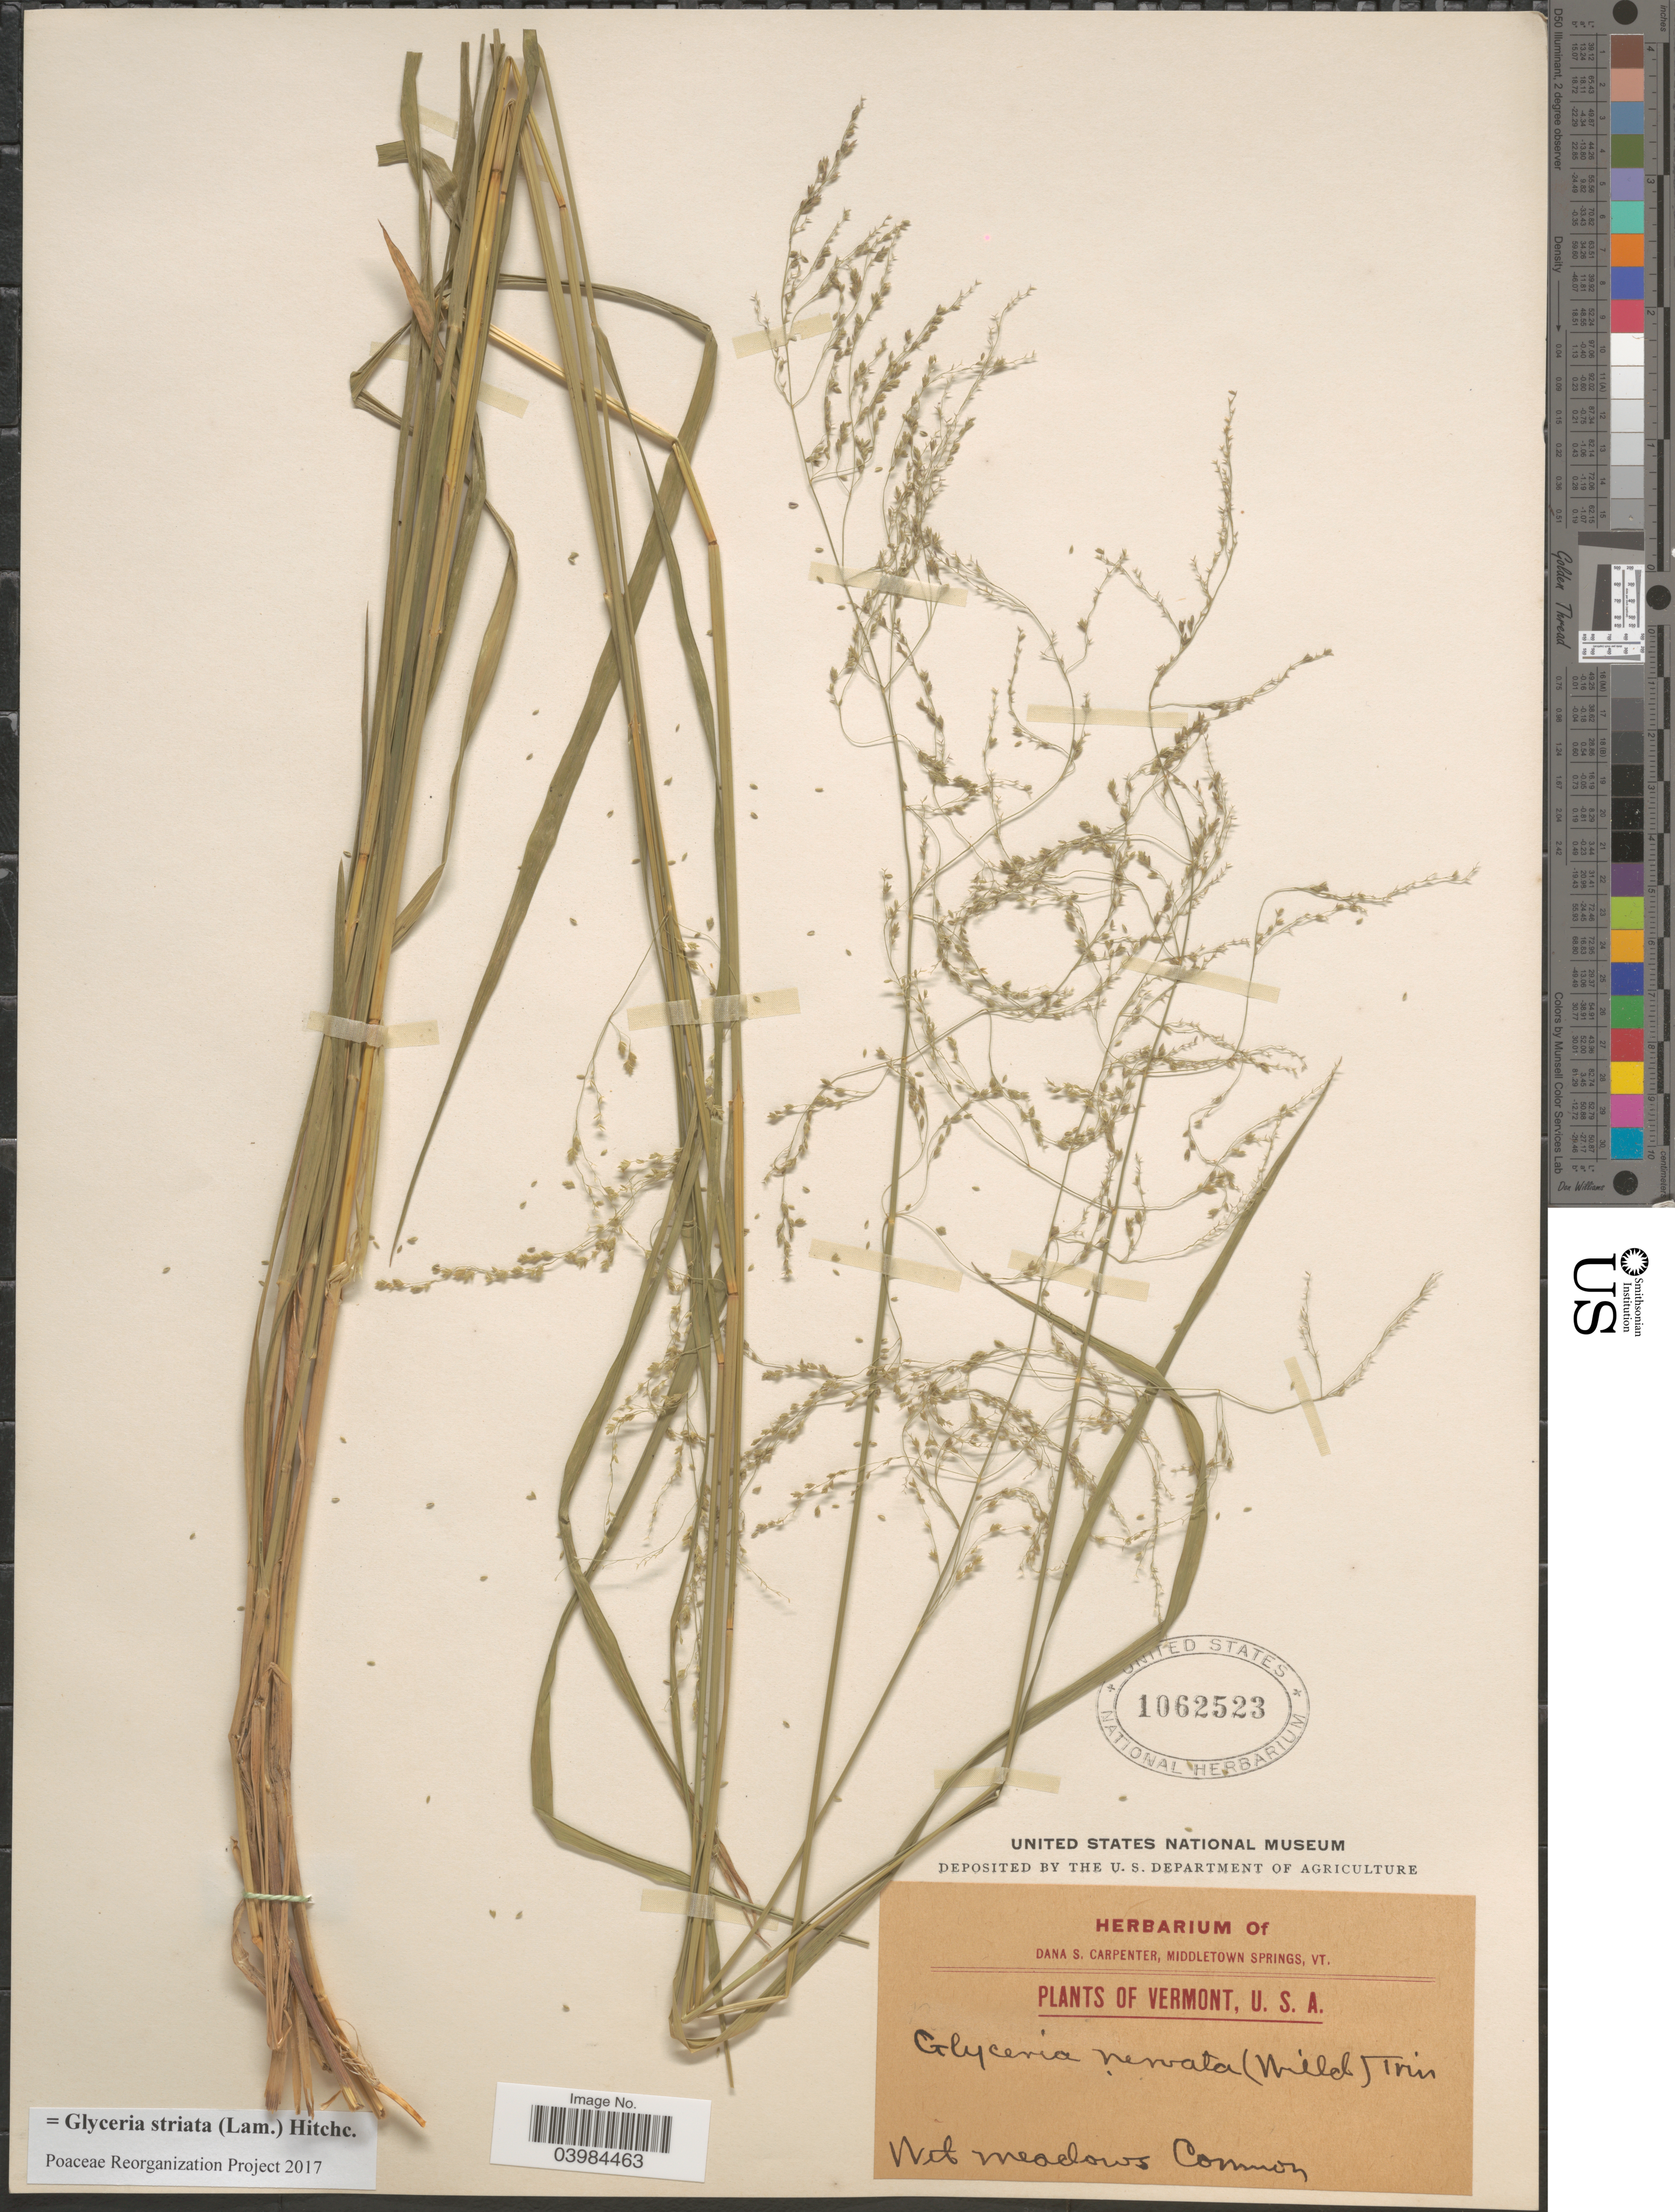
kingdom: Plantae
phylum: Tracheophyta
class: Liliopsida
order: Poales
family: Poaceae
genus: Glyceria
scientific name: Glyceria striata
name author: (Lam.) Hitchc.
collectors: ex herb. Dana S. Carpenter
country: United States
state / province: Vermont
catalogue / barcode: US 1062523